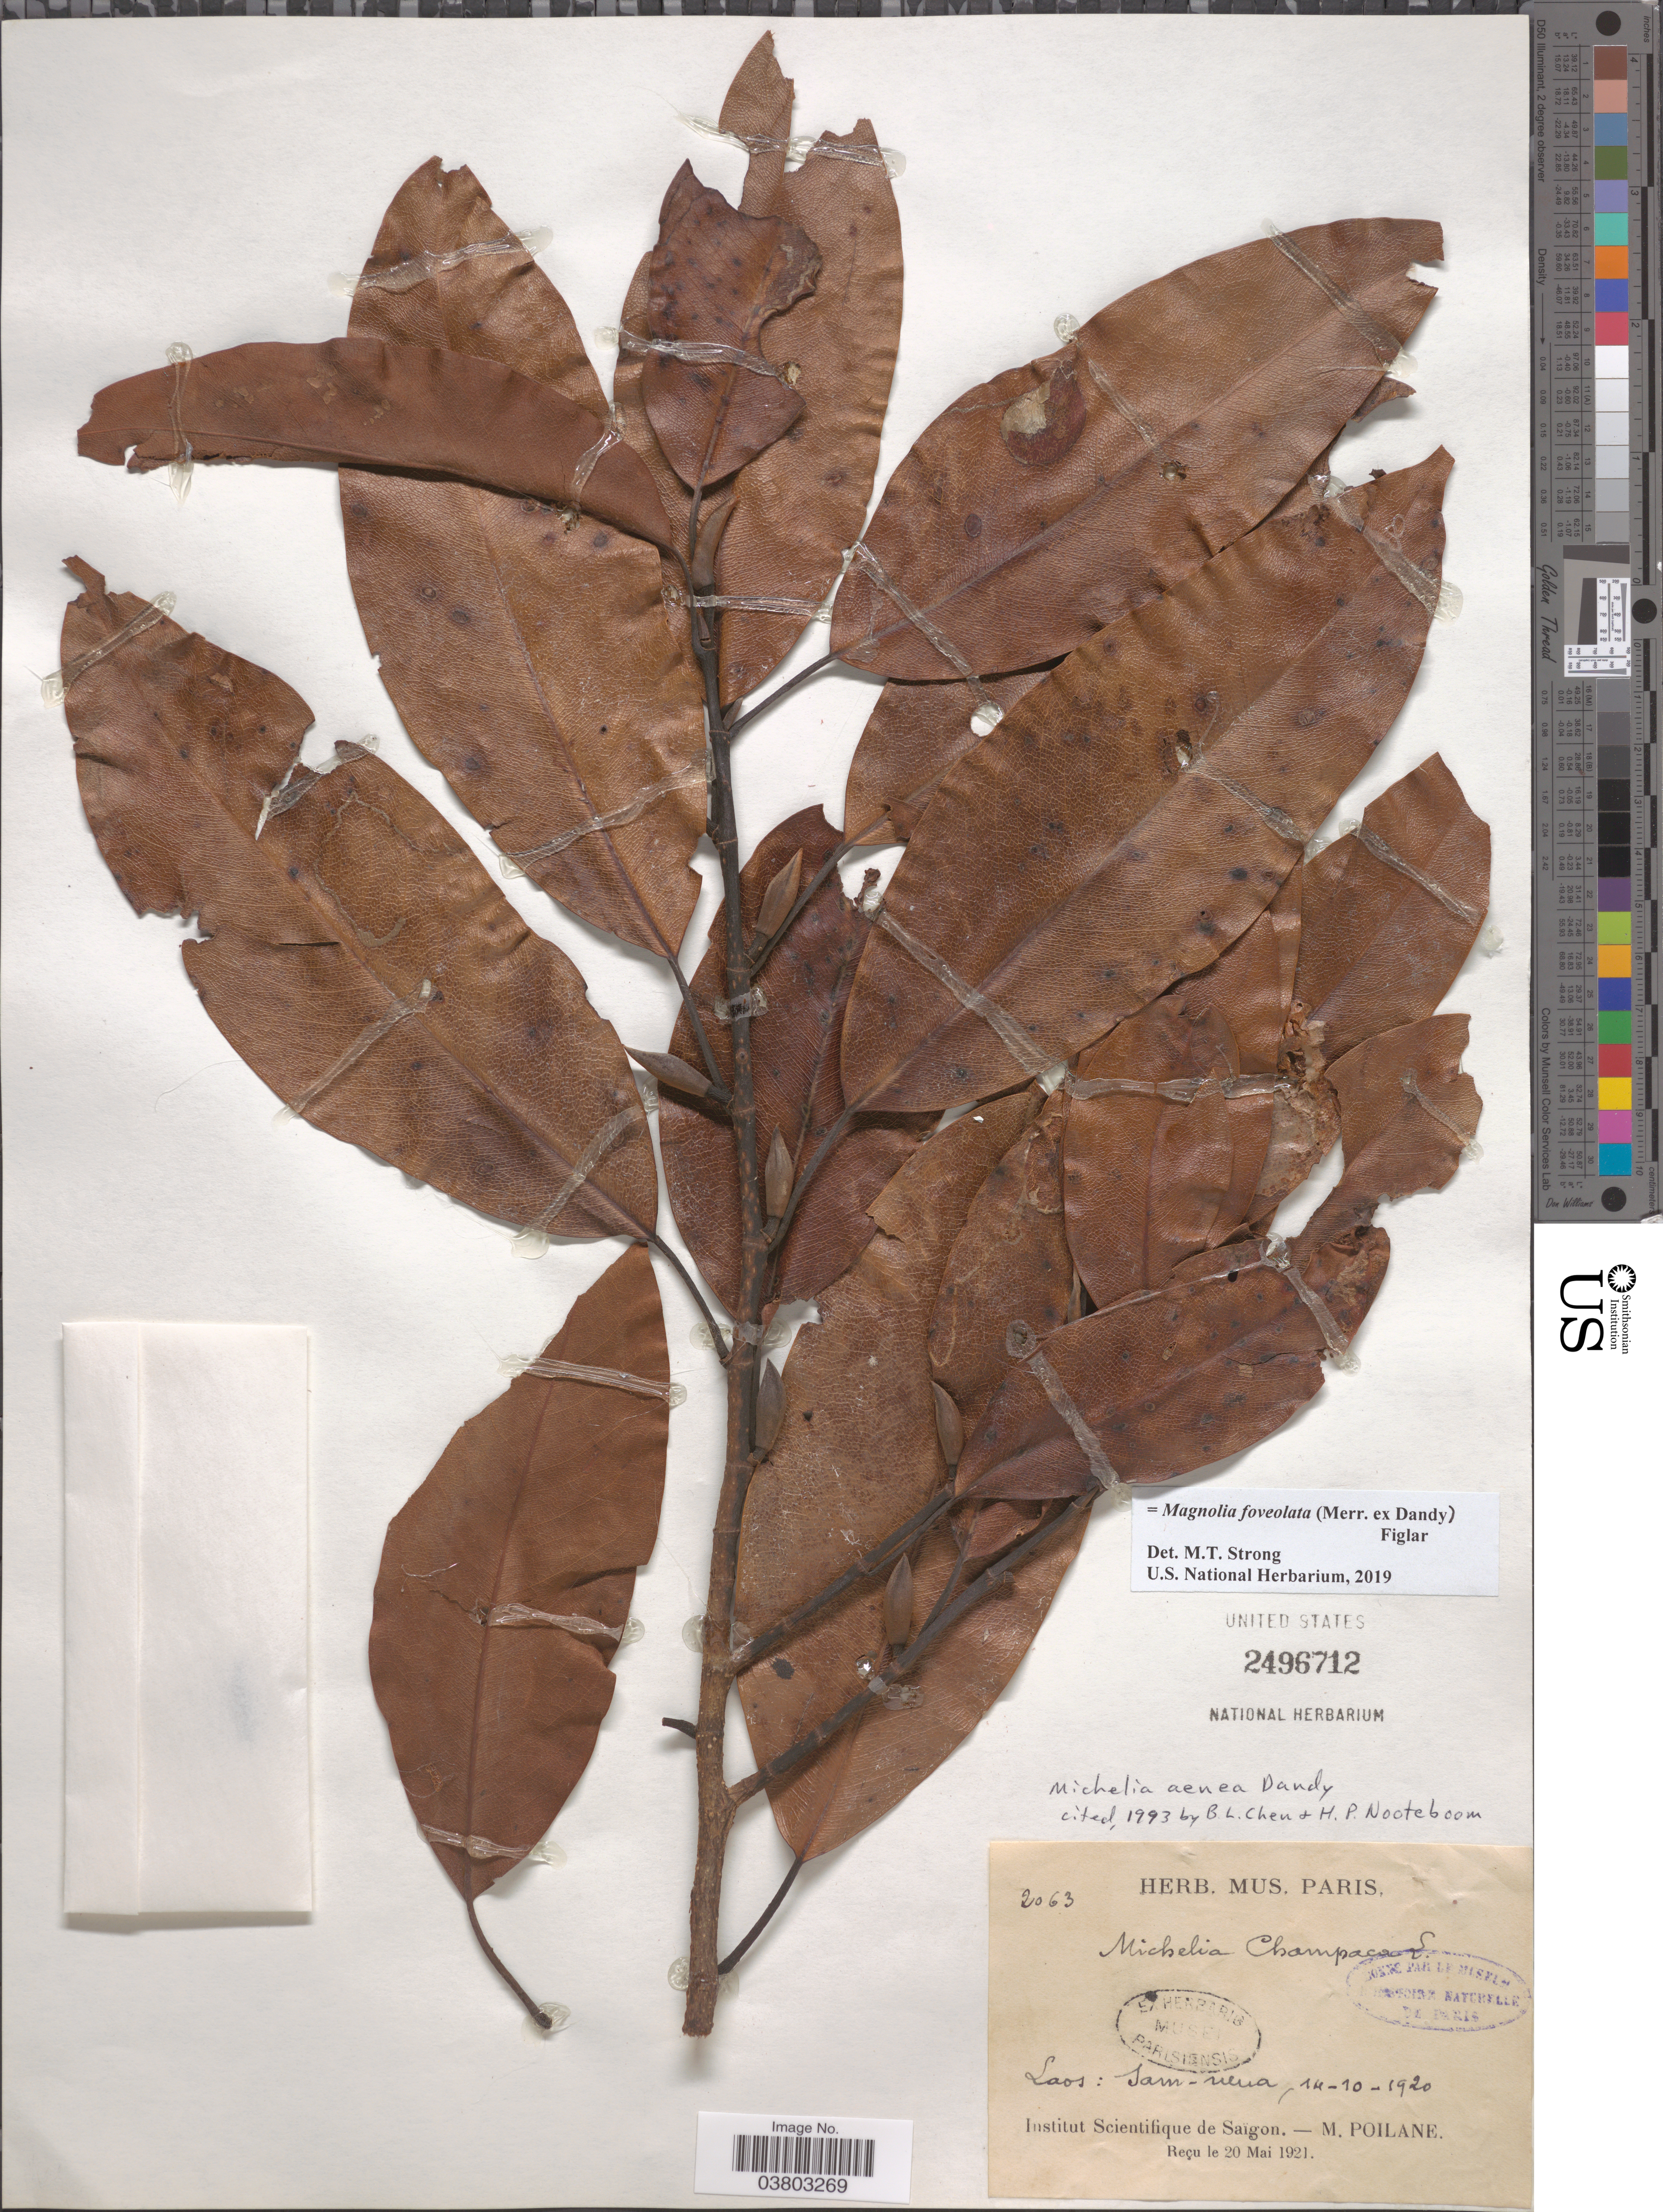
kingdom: Plantae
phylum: Tracheophyta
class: Magnoliopsida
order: Magnoliales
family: Magnoliaceae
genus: Magnolia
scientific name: Magnolia foveolata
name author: (Merr. ex Dandy) Figlar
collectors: M. Poilane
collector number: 2063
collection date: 1920-10-14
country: Laos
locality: Sam-neua.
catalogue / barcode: US 2496712